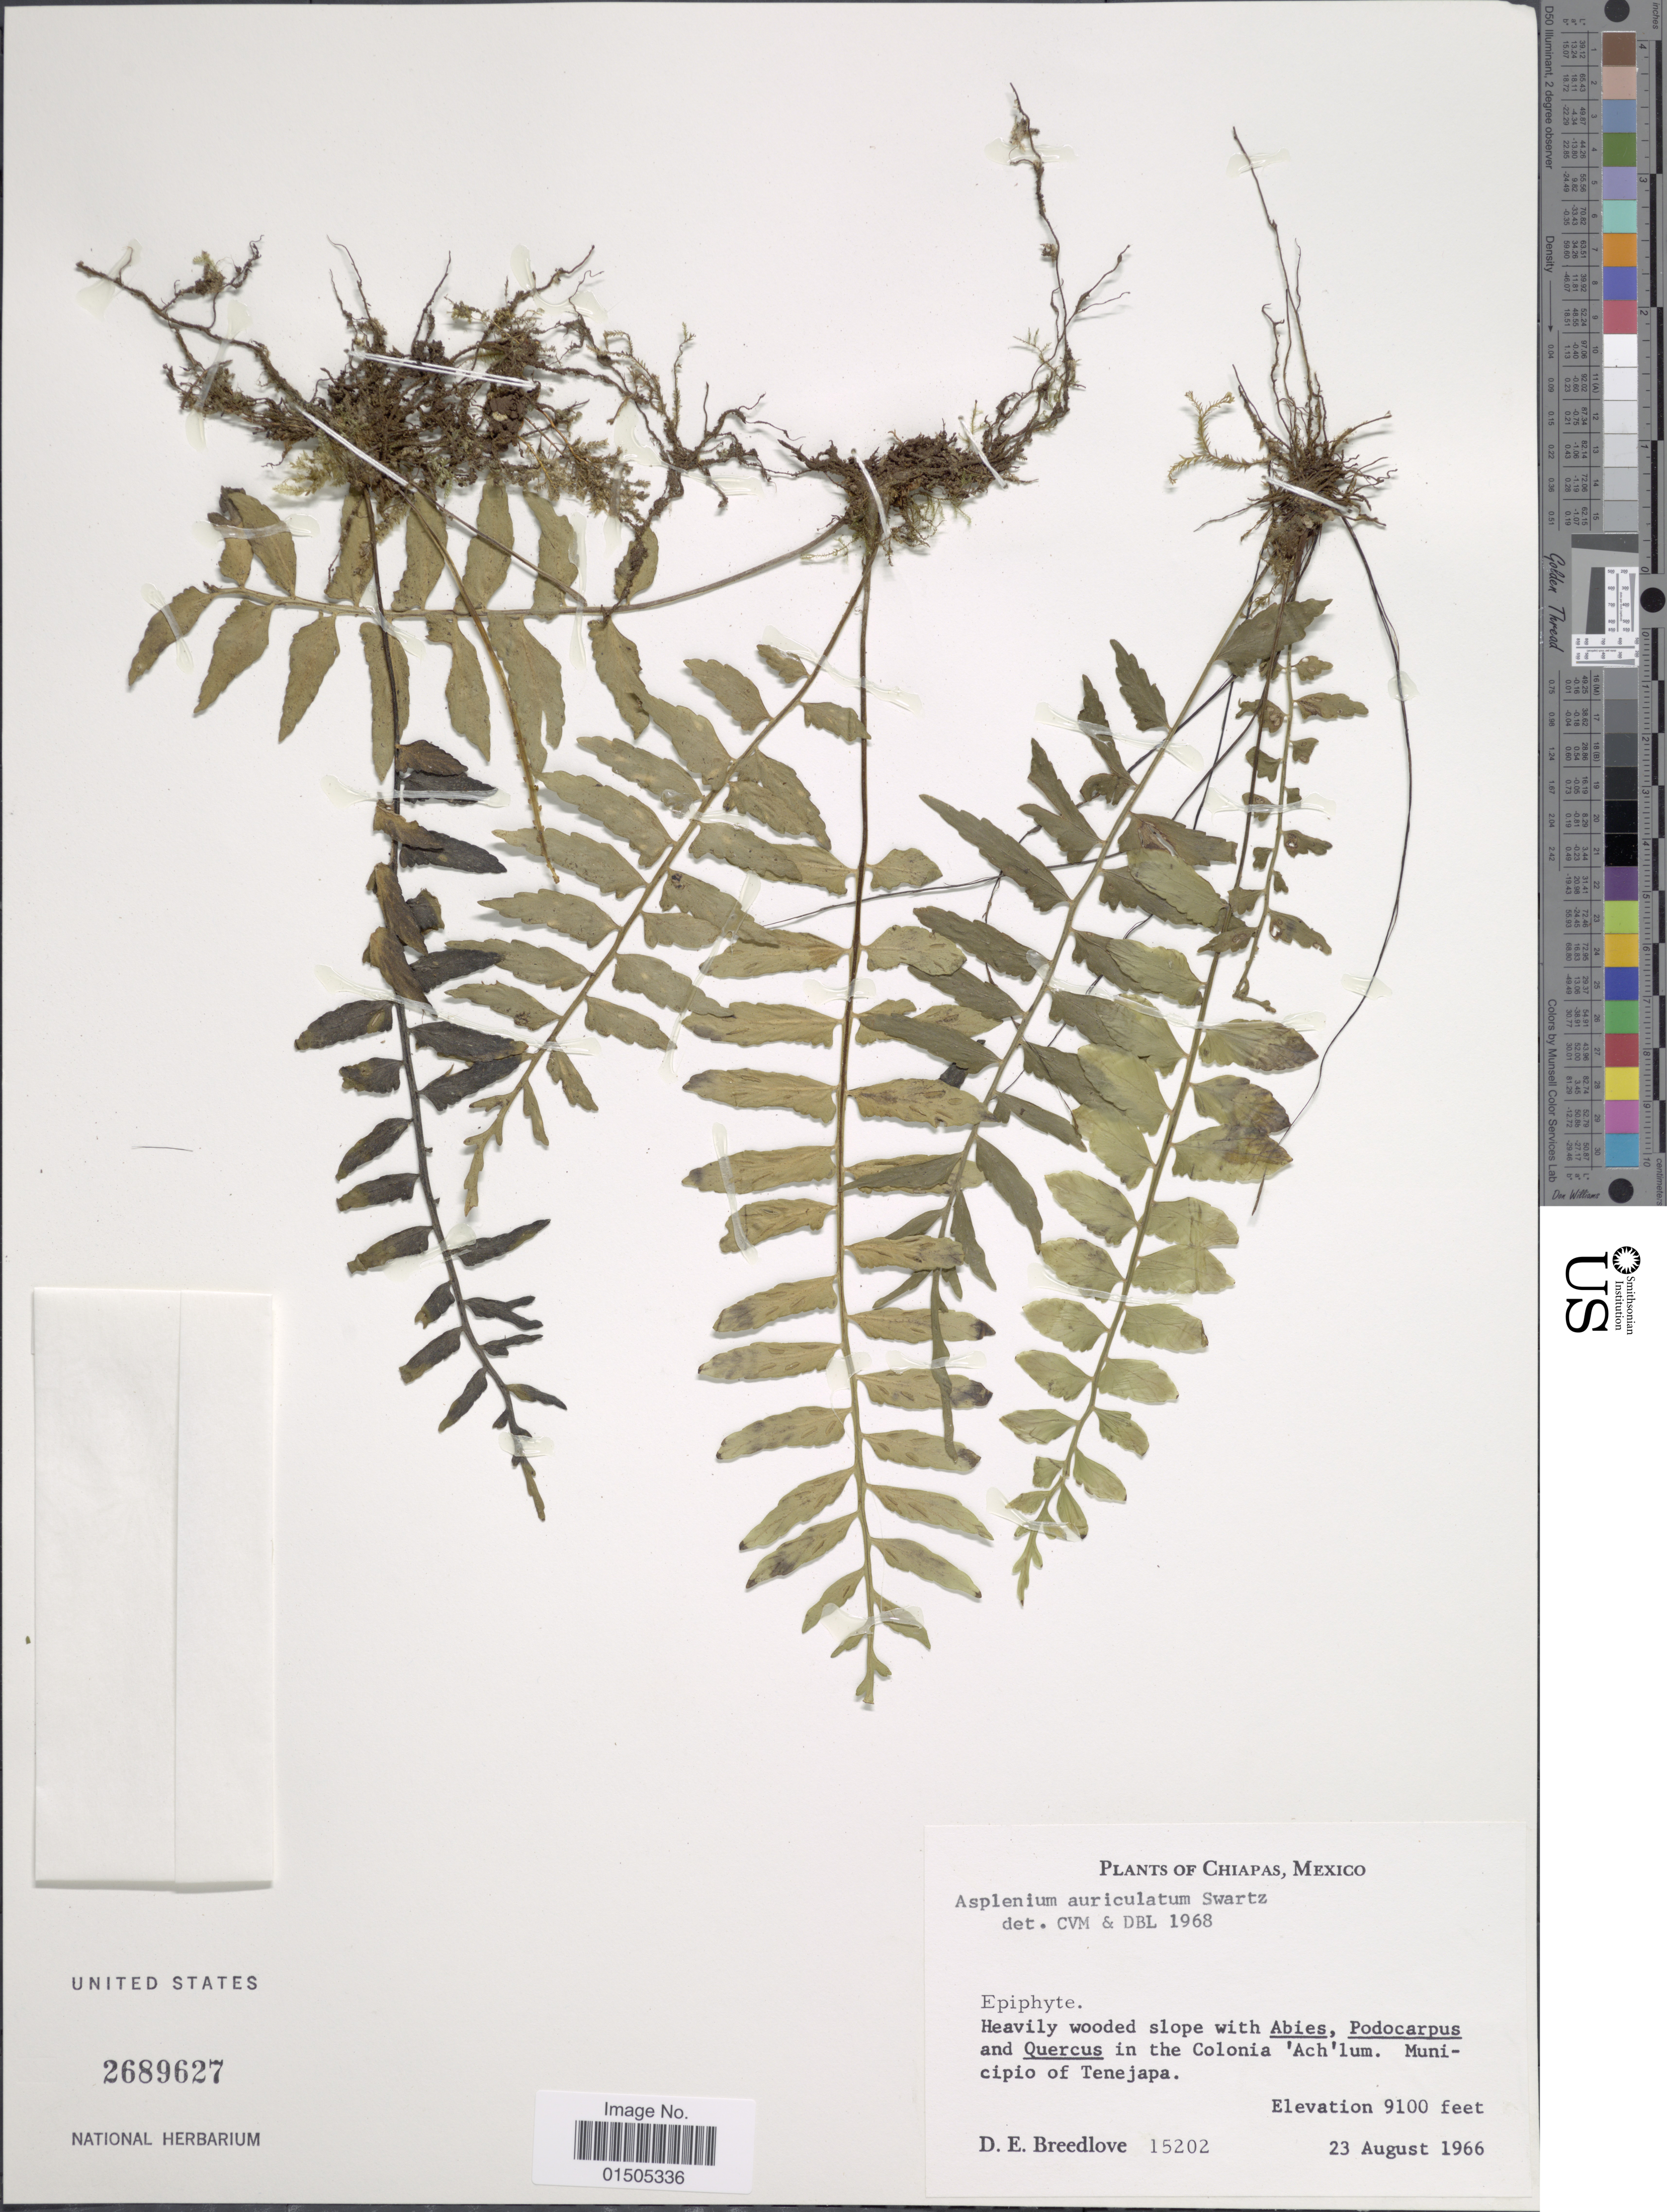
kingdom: Plantae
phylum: Tracheophyta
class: Polypodiopsida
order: Polypodiales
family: Aspleniaceae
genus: Asplenium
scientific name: Asplenium auriculatum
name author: Sw.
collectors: D. E. Breedlove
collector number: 15202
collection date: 1966-08-23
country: Mexico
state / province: Chiapas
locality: Municipio of Tenejapa.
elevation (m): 2774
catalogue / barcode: US 2689627